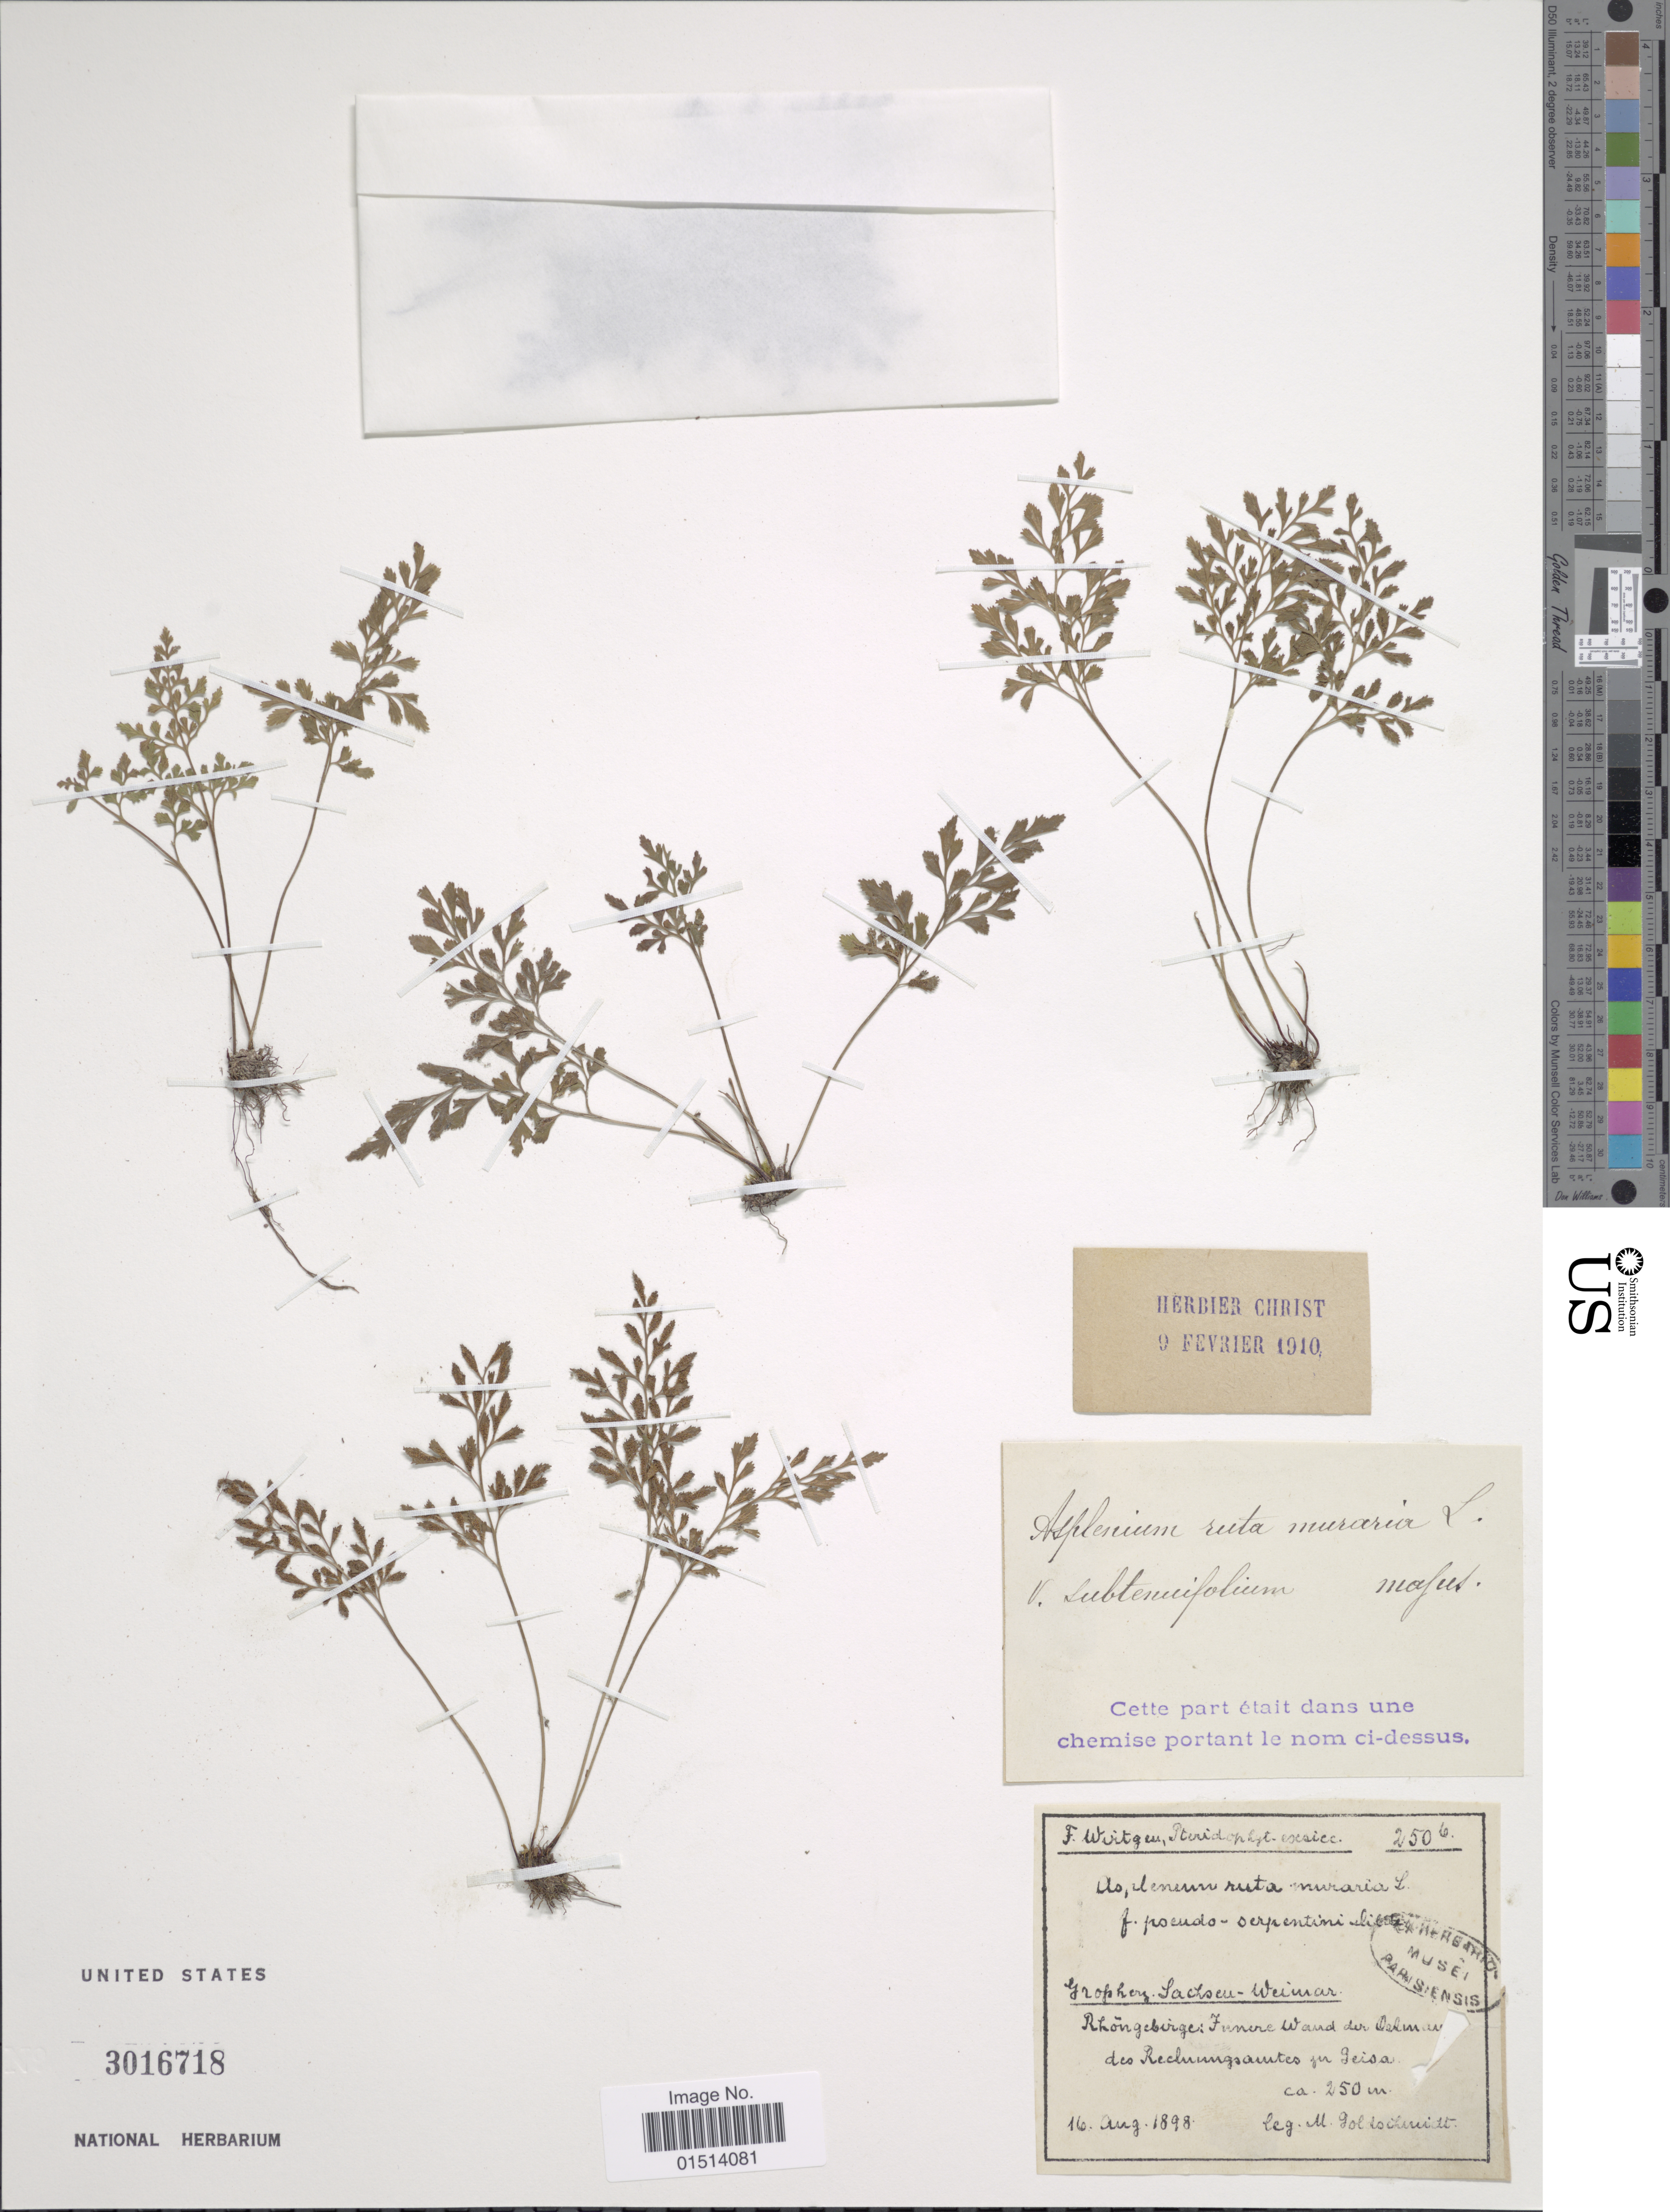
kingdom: Plantae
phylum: Tracheophyta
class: Polypodiopsida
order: Polypodiales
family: Aspleniaceae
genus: Asplenium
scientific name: Asplenium ruta-muraria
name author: L.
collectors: M. Goldschmidt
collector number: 250b*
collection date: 1898-08-16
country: Germany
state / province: Sachsen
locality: Rhongebirge, Funere wand der Oslimau des Rechumgsautes zer Beisa [interpreted]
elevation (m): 250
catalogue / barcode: US 3016718